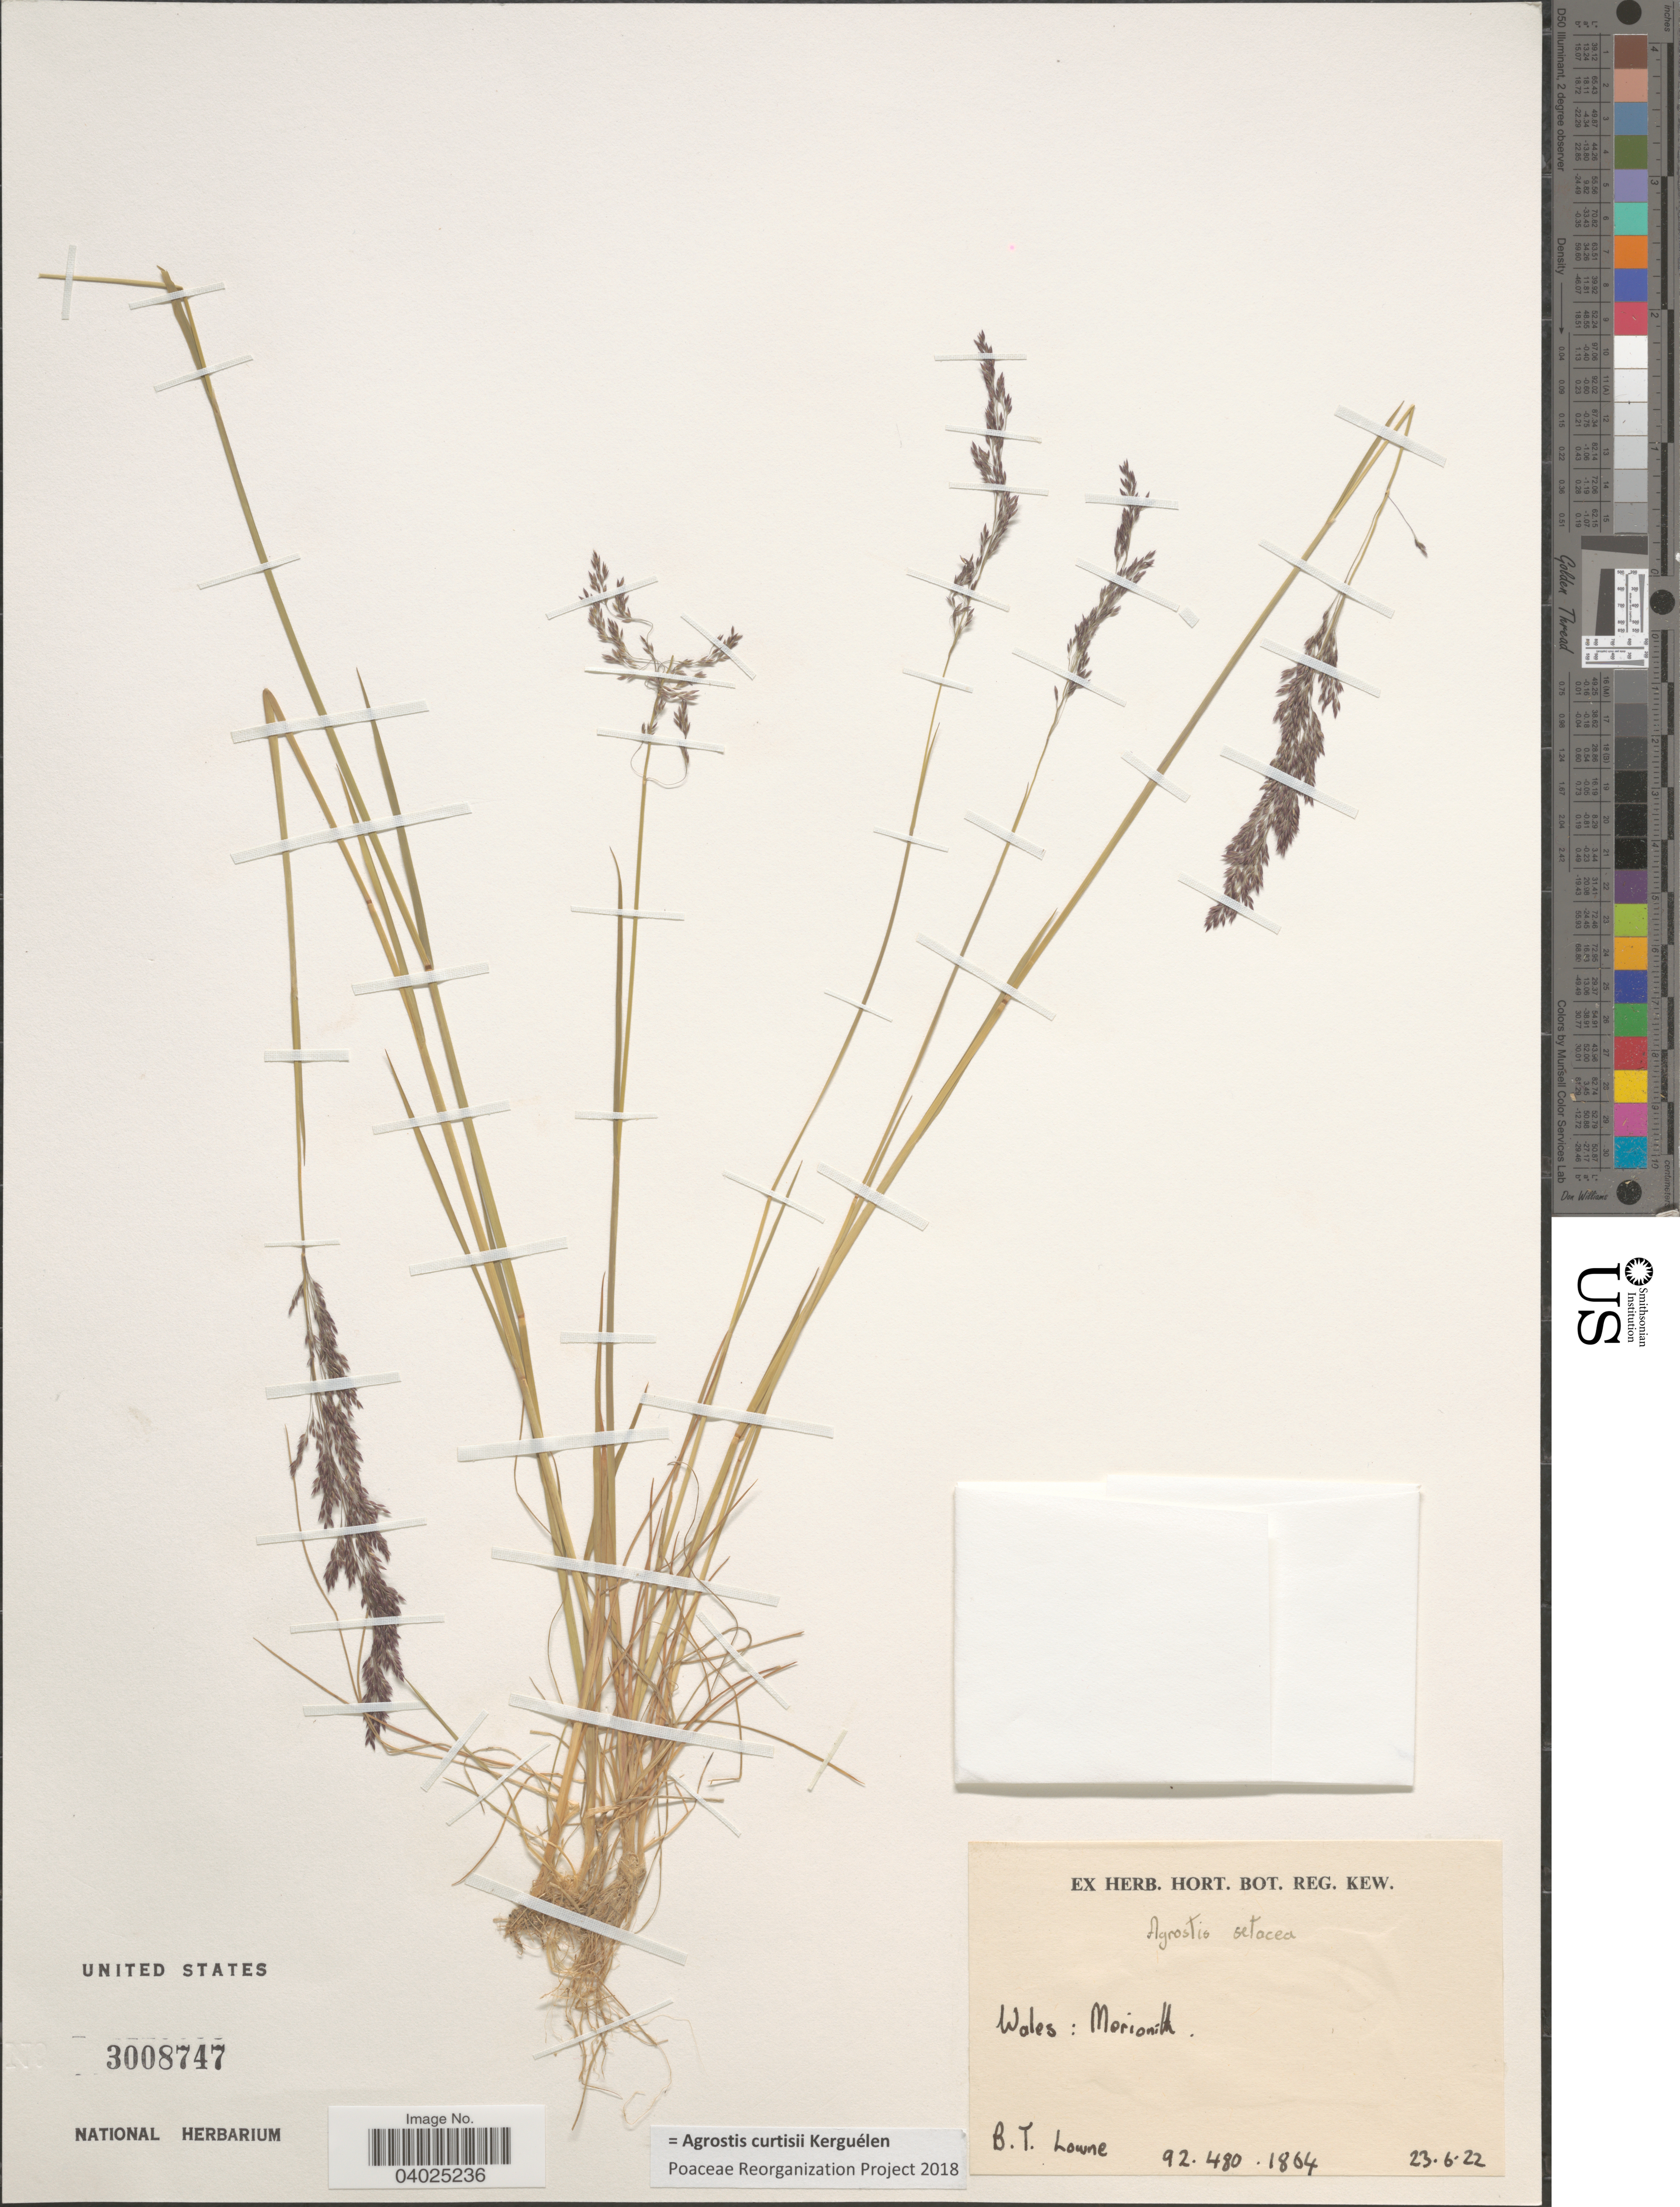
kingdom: Plantae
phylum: Tracheophyta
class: Liliopsida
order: Poales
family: Poaceae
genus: Alpagrostis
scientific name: Alpagrostis curtisii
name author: (Kerguélen) P.M. Peterson et al.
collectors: B. Lowne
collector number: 92.480.1864?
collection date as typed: Transcribed d/m/y: 23/6/22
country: United Kingdom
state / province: Wales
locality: Merionith.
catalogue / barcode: US 3008747